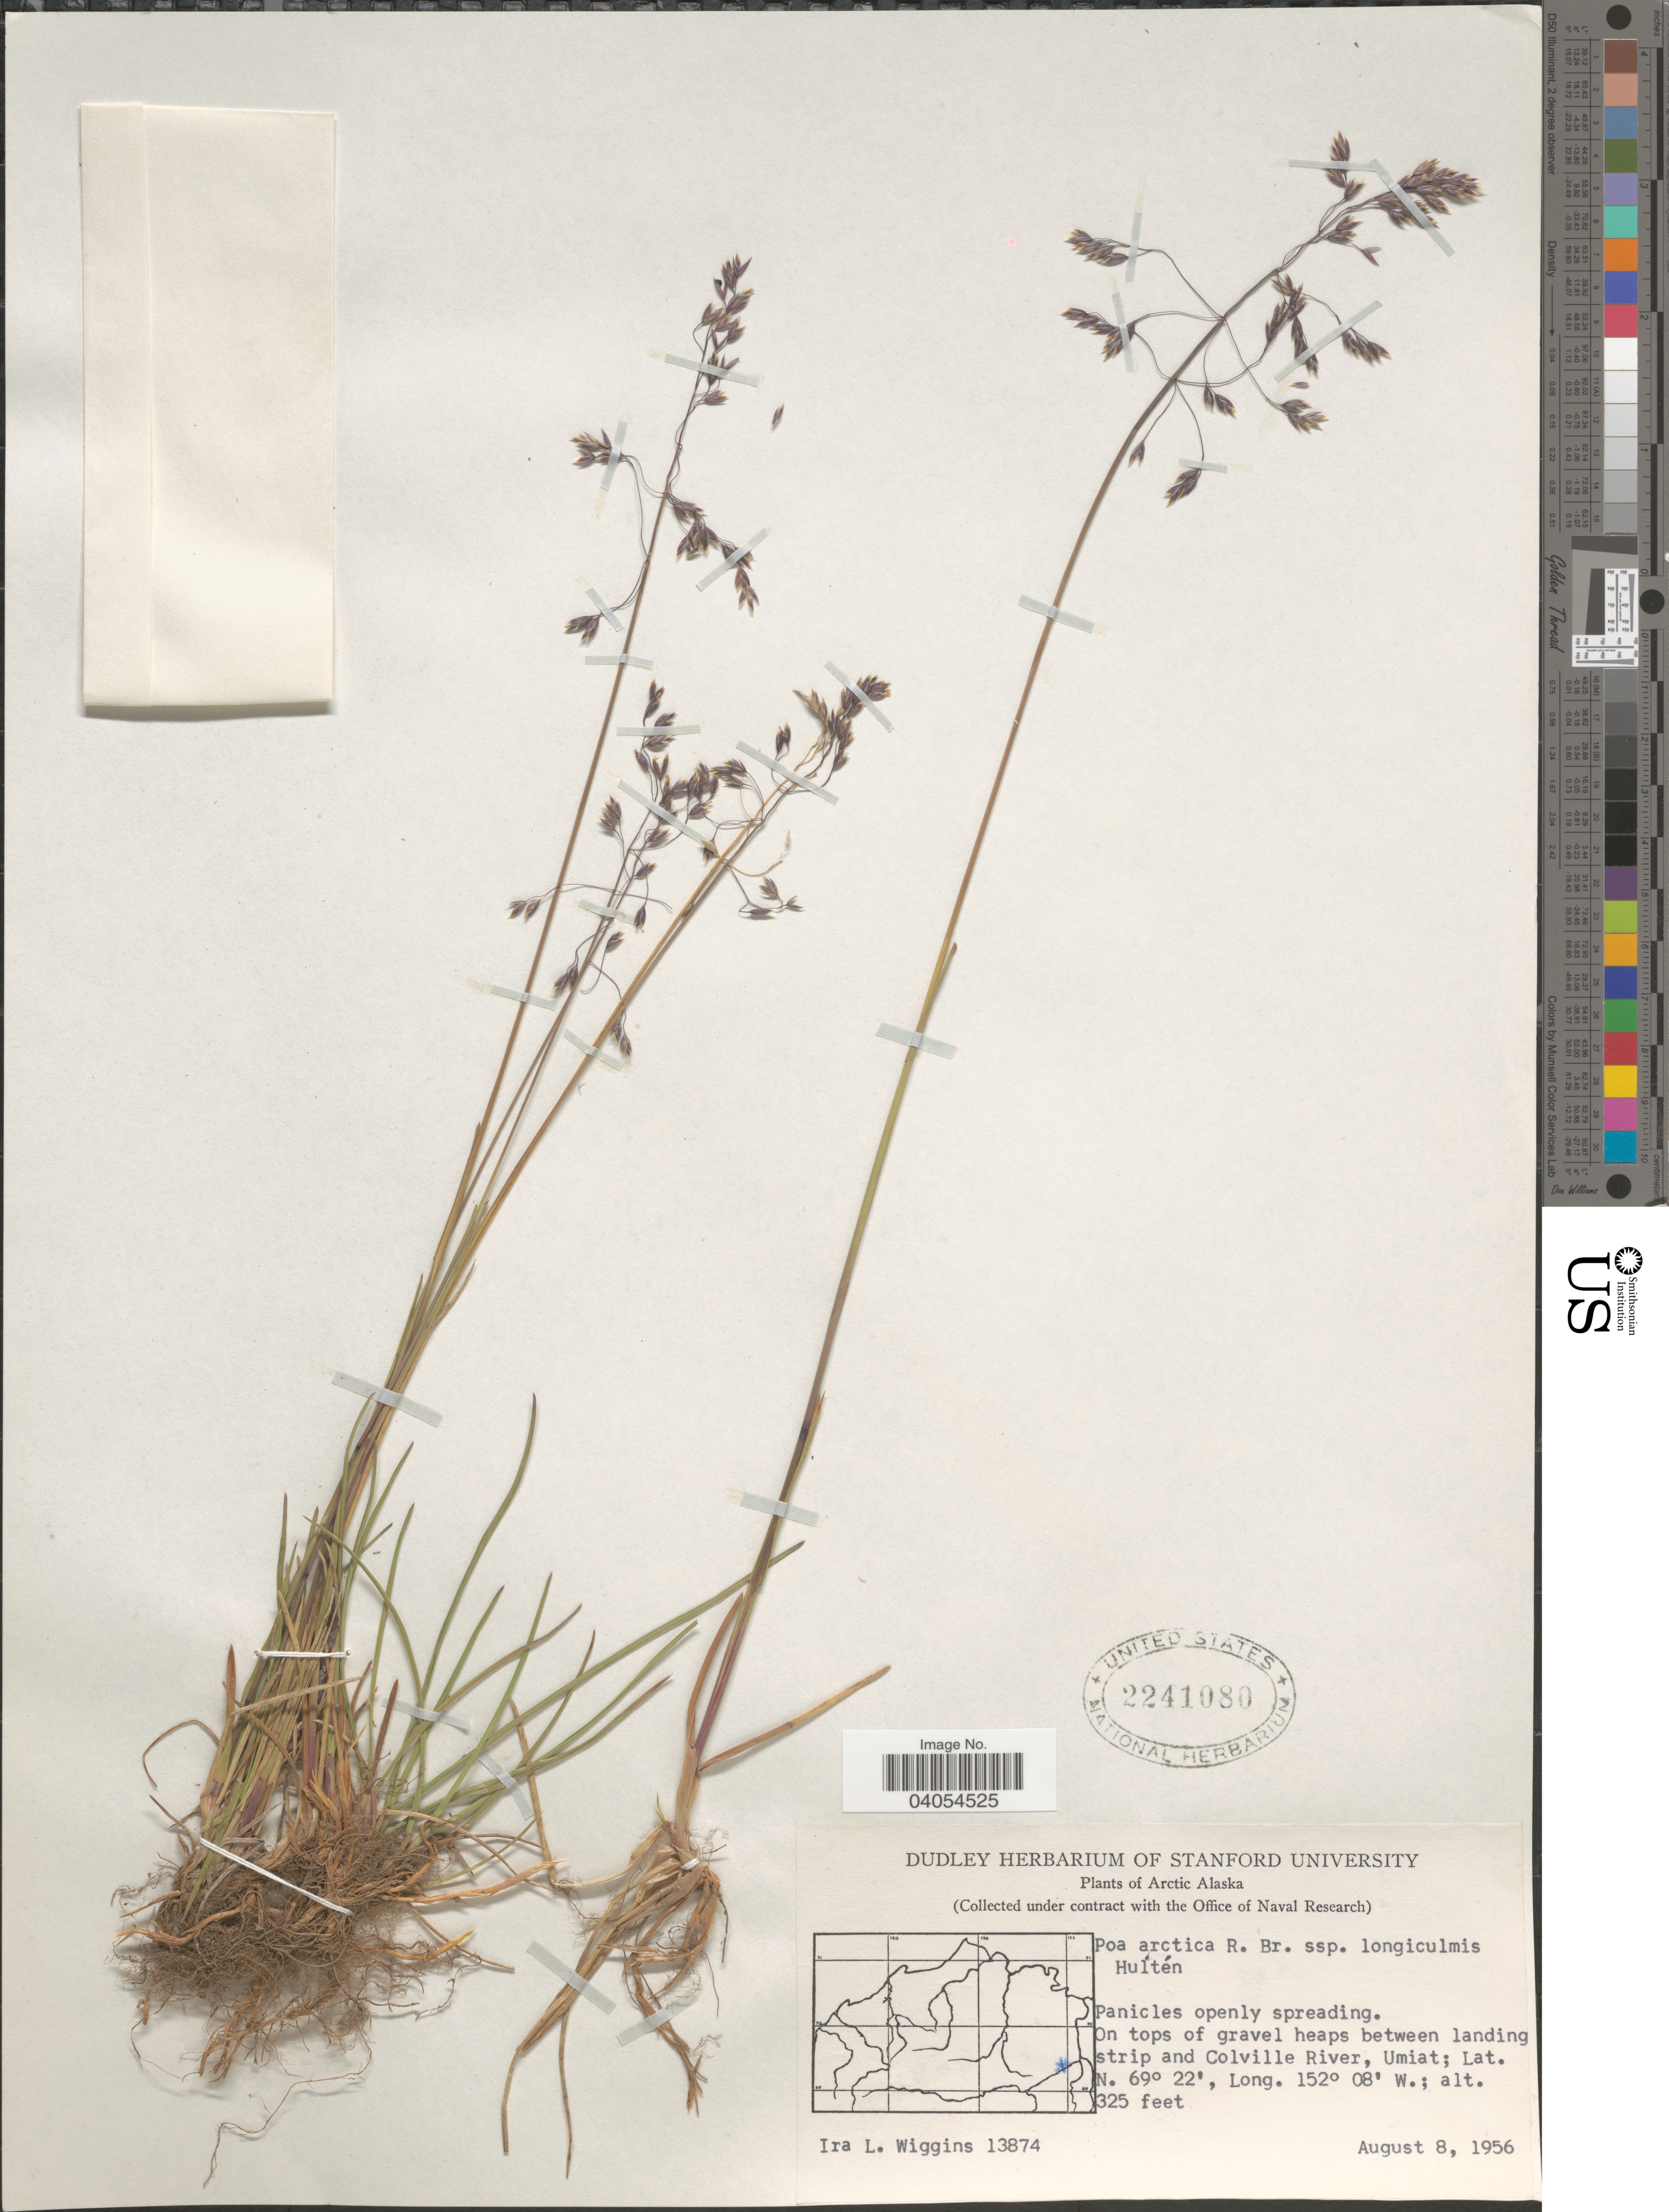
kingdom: Plantae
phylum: Tracheophyta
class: Liliopsida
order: Poales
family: Poaceae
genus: Poa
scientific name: Poa arctica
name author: R. Br.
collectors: I. L. Wiggins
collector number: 13874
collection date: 1956-08-08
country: United States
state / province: Alaska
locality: Arctic Alaska. On tops of gravel heaps between landing strip and Colville River, Umiat.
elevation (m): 99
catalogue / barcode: US 2241080